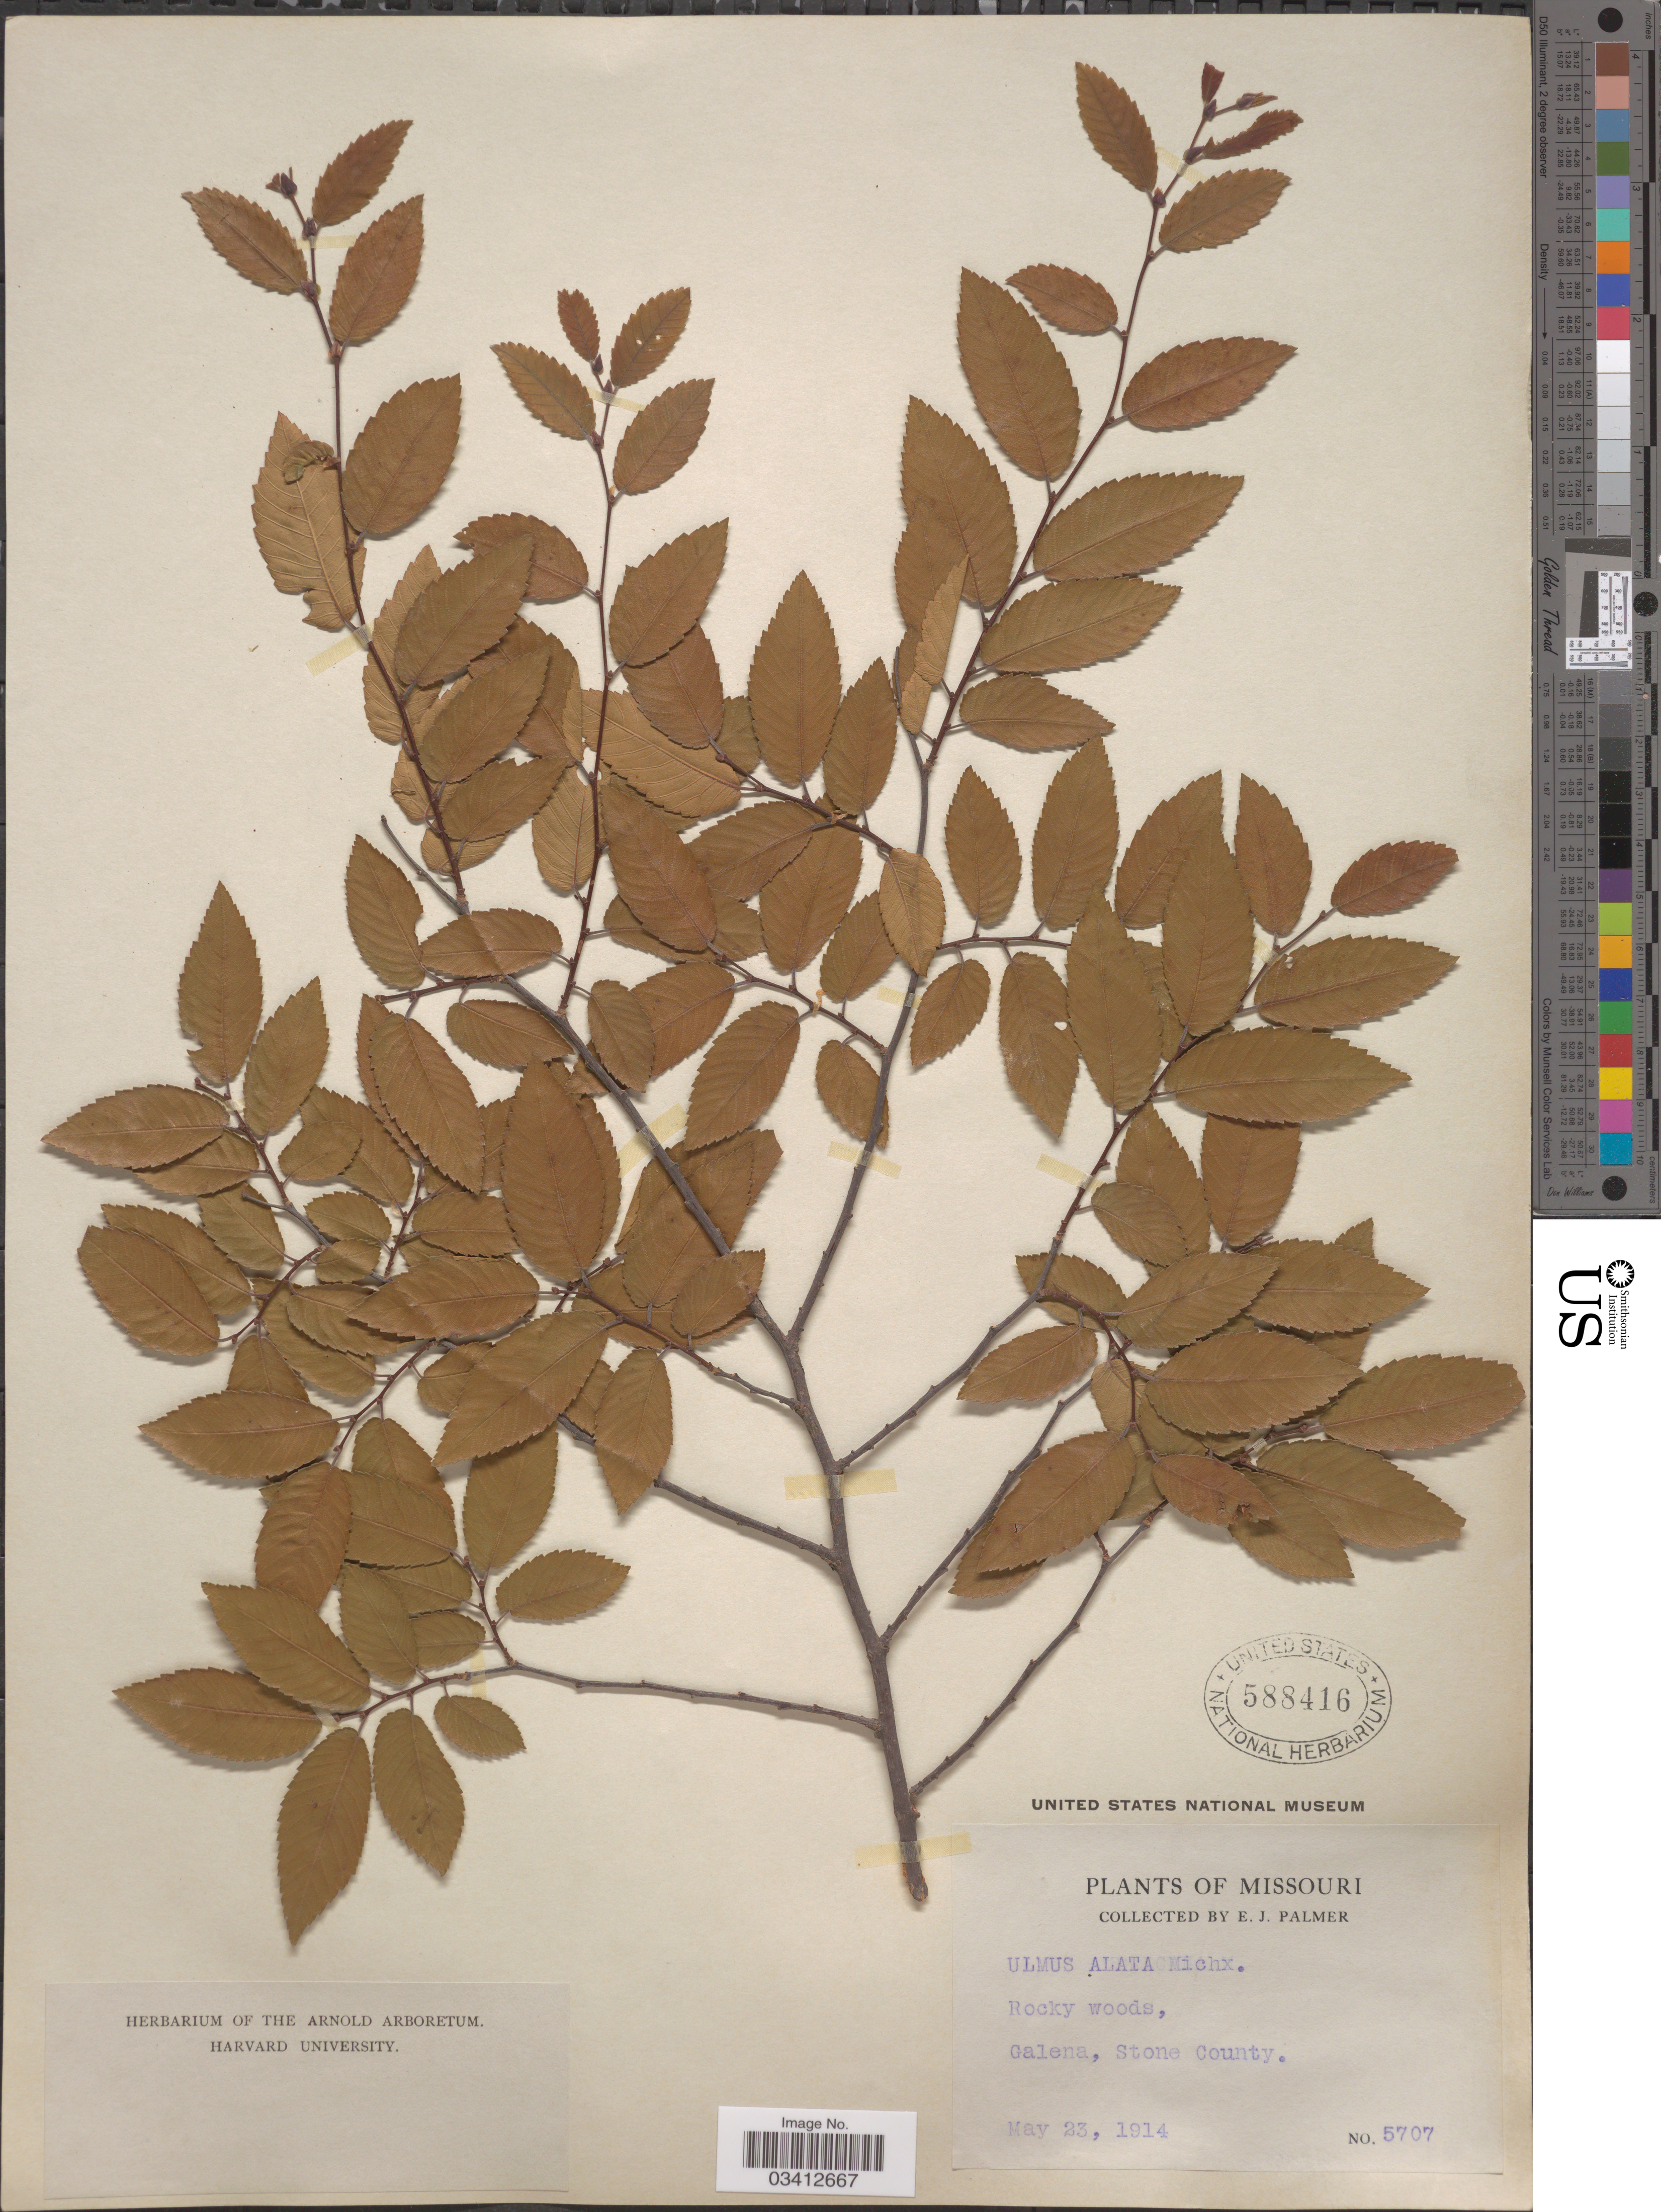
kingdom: Plantae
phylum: Tracheophyta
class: Magnoliopsida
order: Rosales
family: Ulmaceae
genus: Ulmus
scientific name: Ulmus alata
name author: Michx.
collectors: E. J. Palmer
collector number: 5707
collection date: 1914-05-23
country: United States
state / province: Missouri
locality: Rocky woods, Galena, Stone County.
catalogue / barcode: US 588416